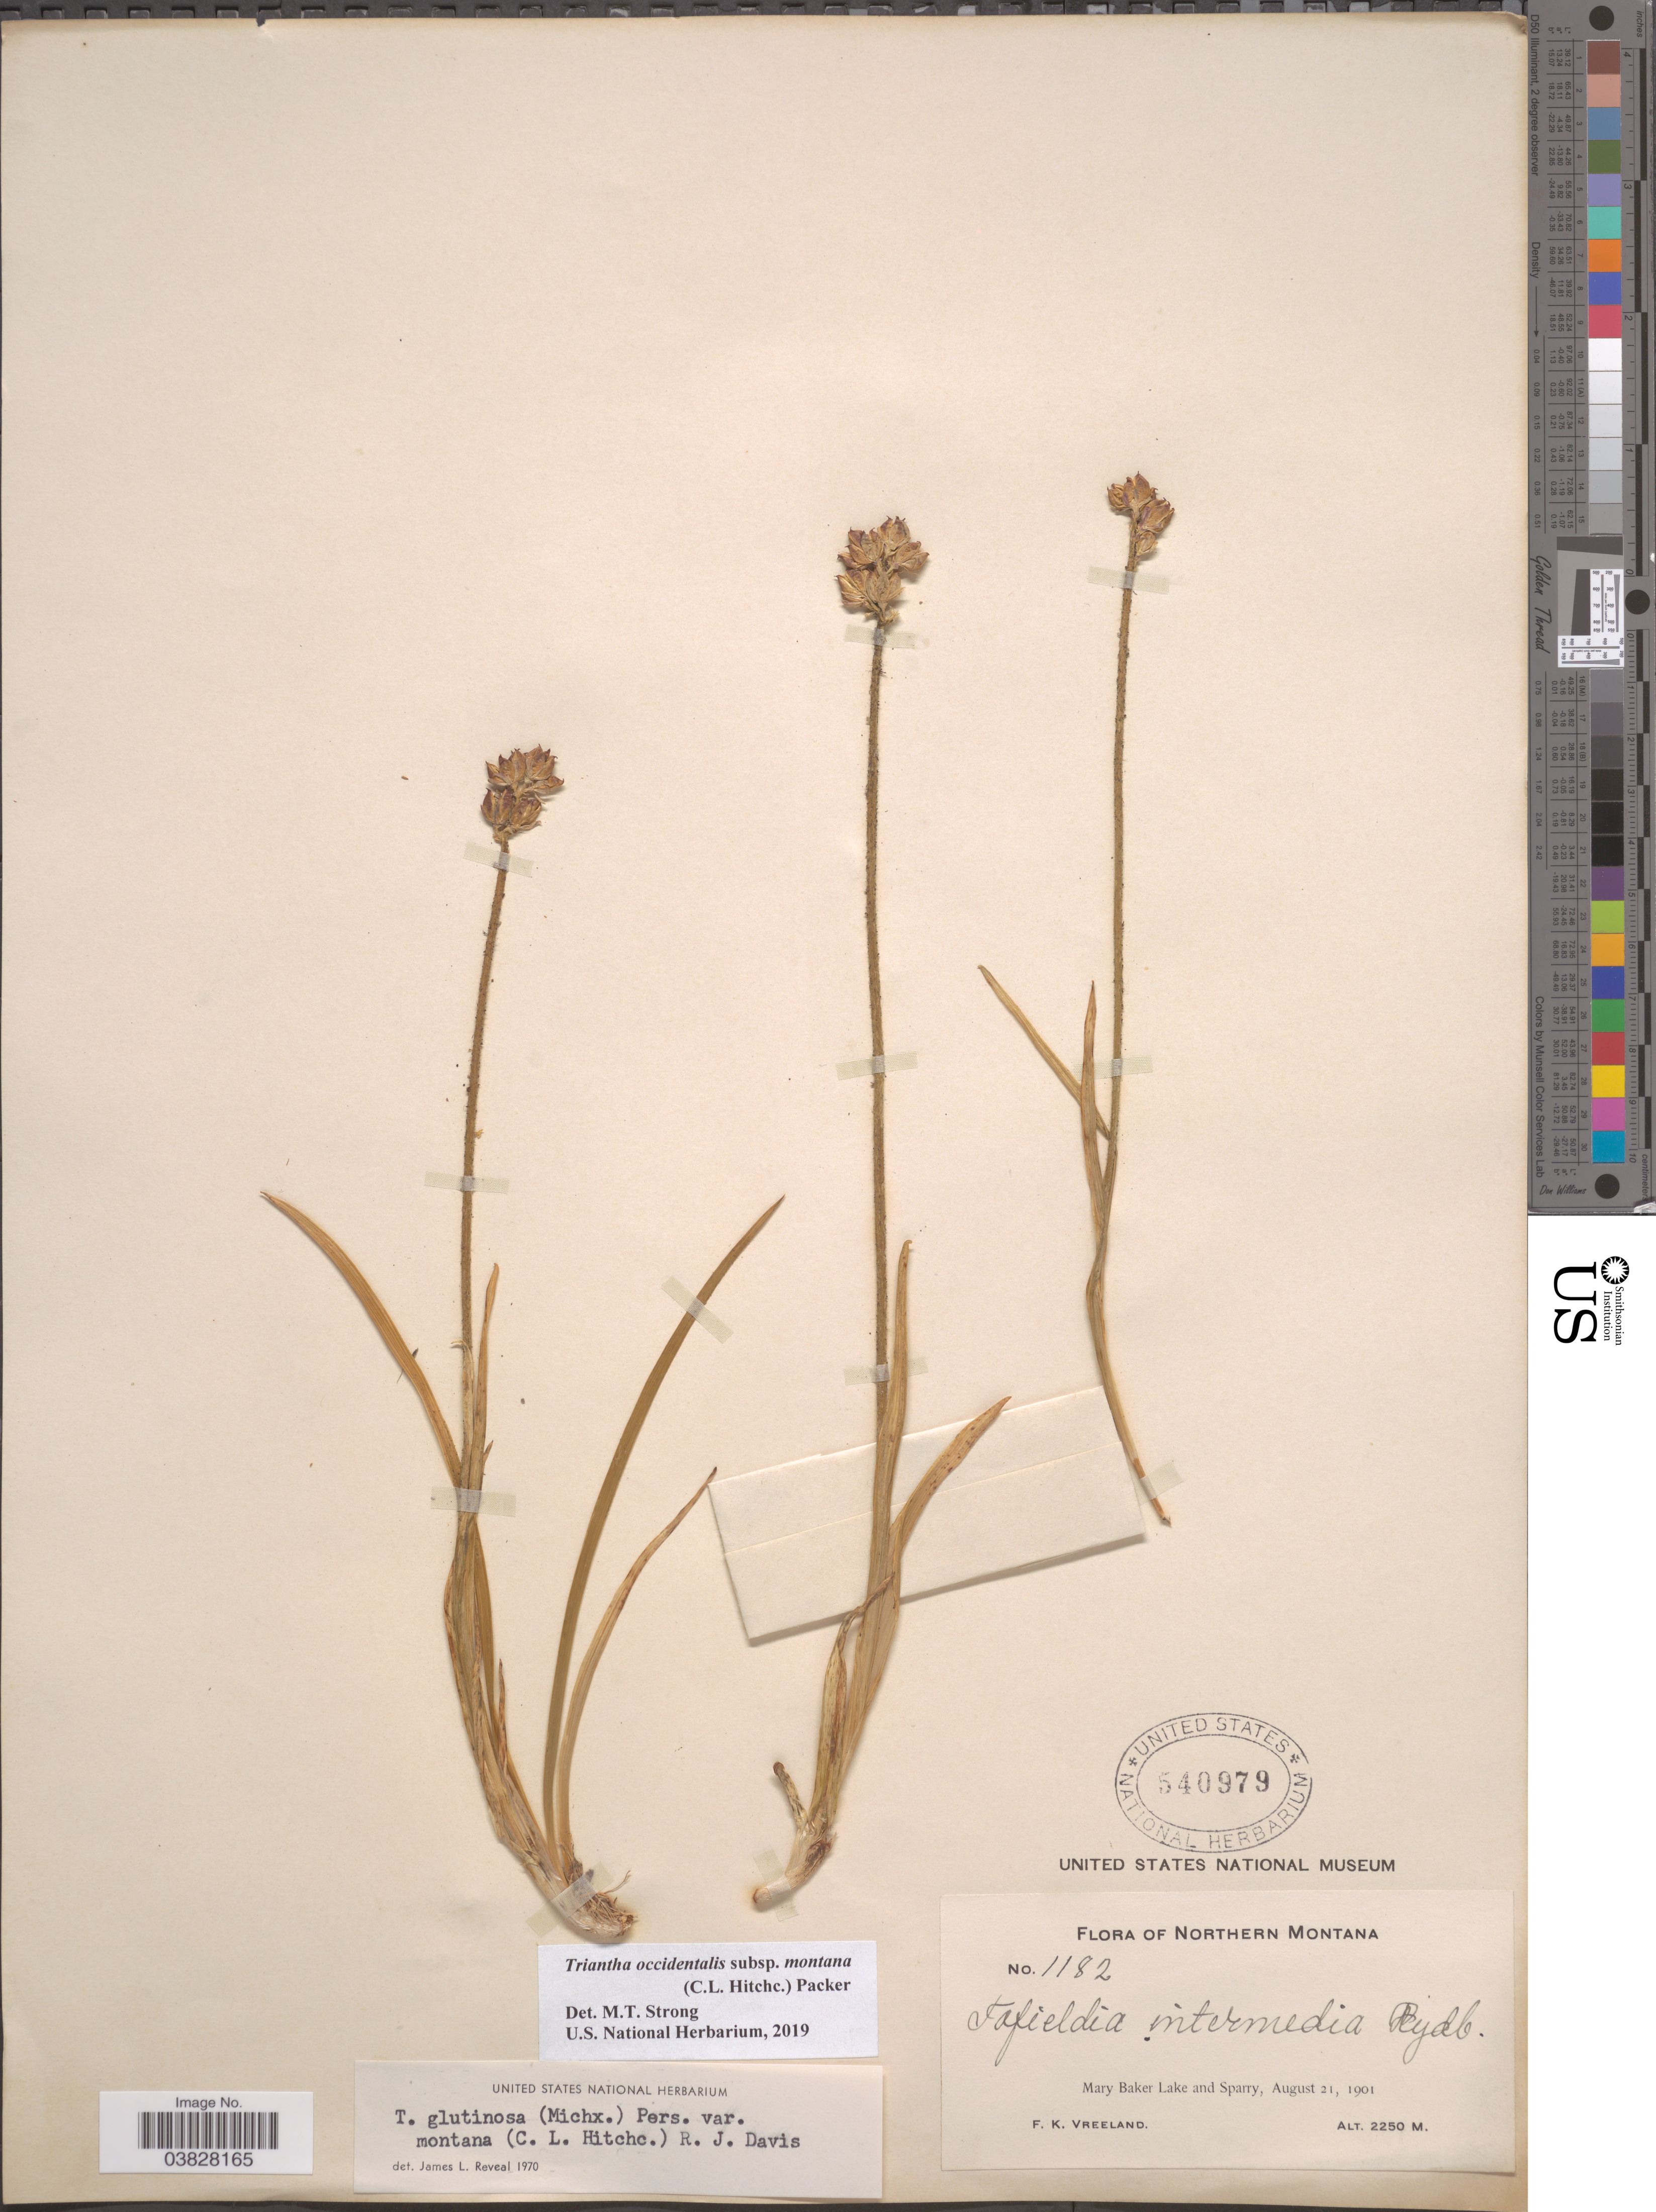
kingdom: Plantae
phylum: Tracheophyta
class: Liliopsida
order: Alismatales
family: Tofieldiaceae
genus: Triantha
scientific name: Triantha occidentalis subsp. montana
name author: (C.L. Hitchc.) Packer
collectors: F. Vreeland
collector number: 1182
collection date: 1901-08-21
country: United States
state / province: Montana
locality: Northern Montana. Mary Baker Lake and Sparry.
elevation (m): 2250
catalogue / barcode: US 540979